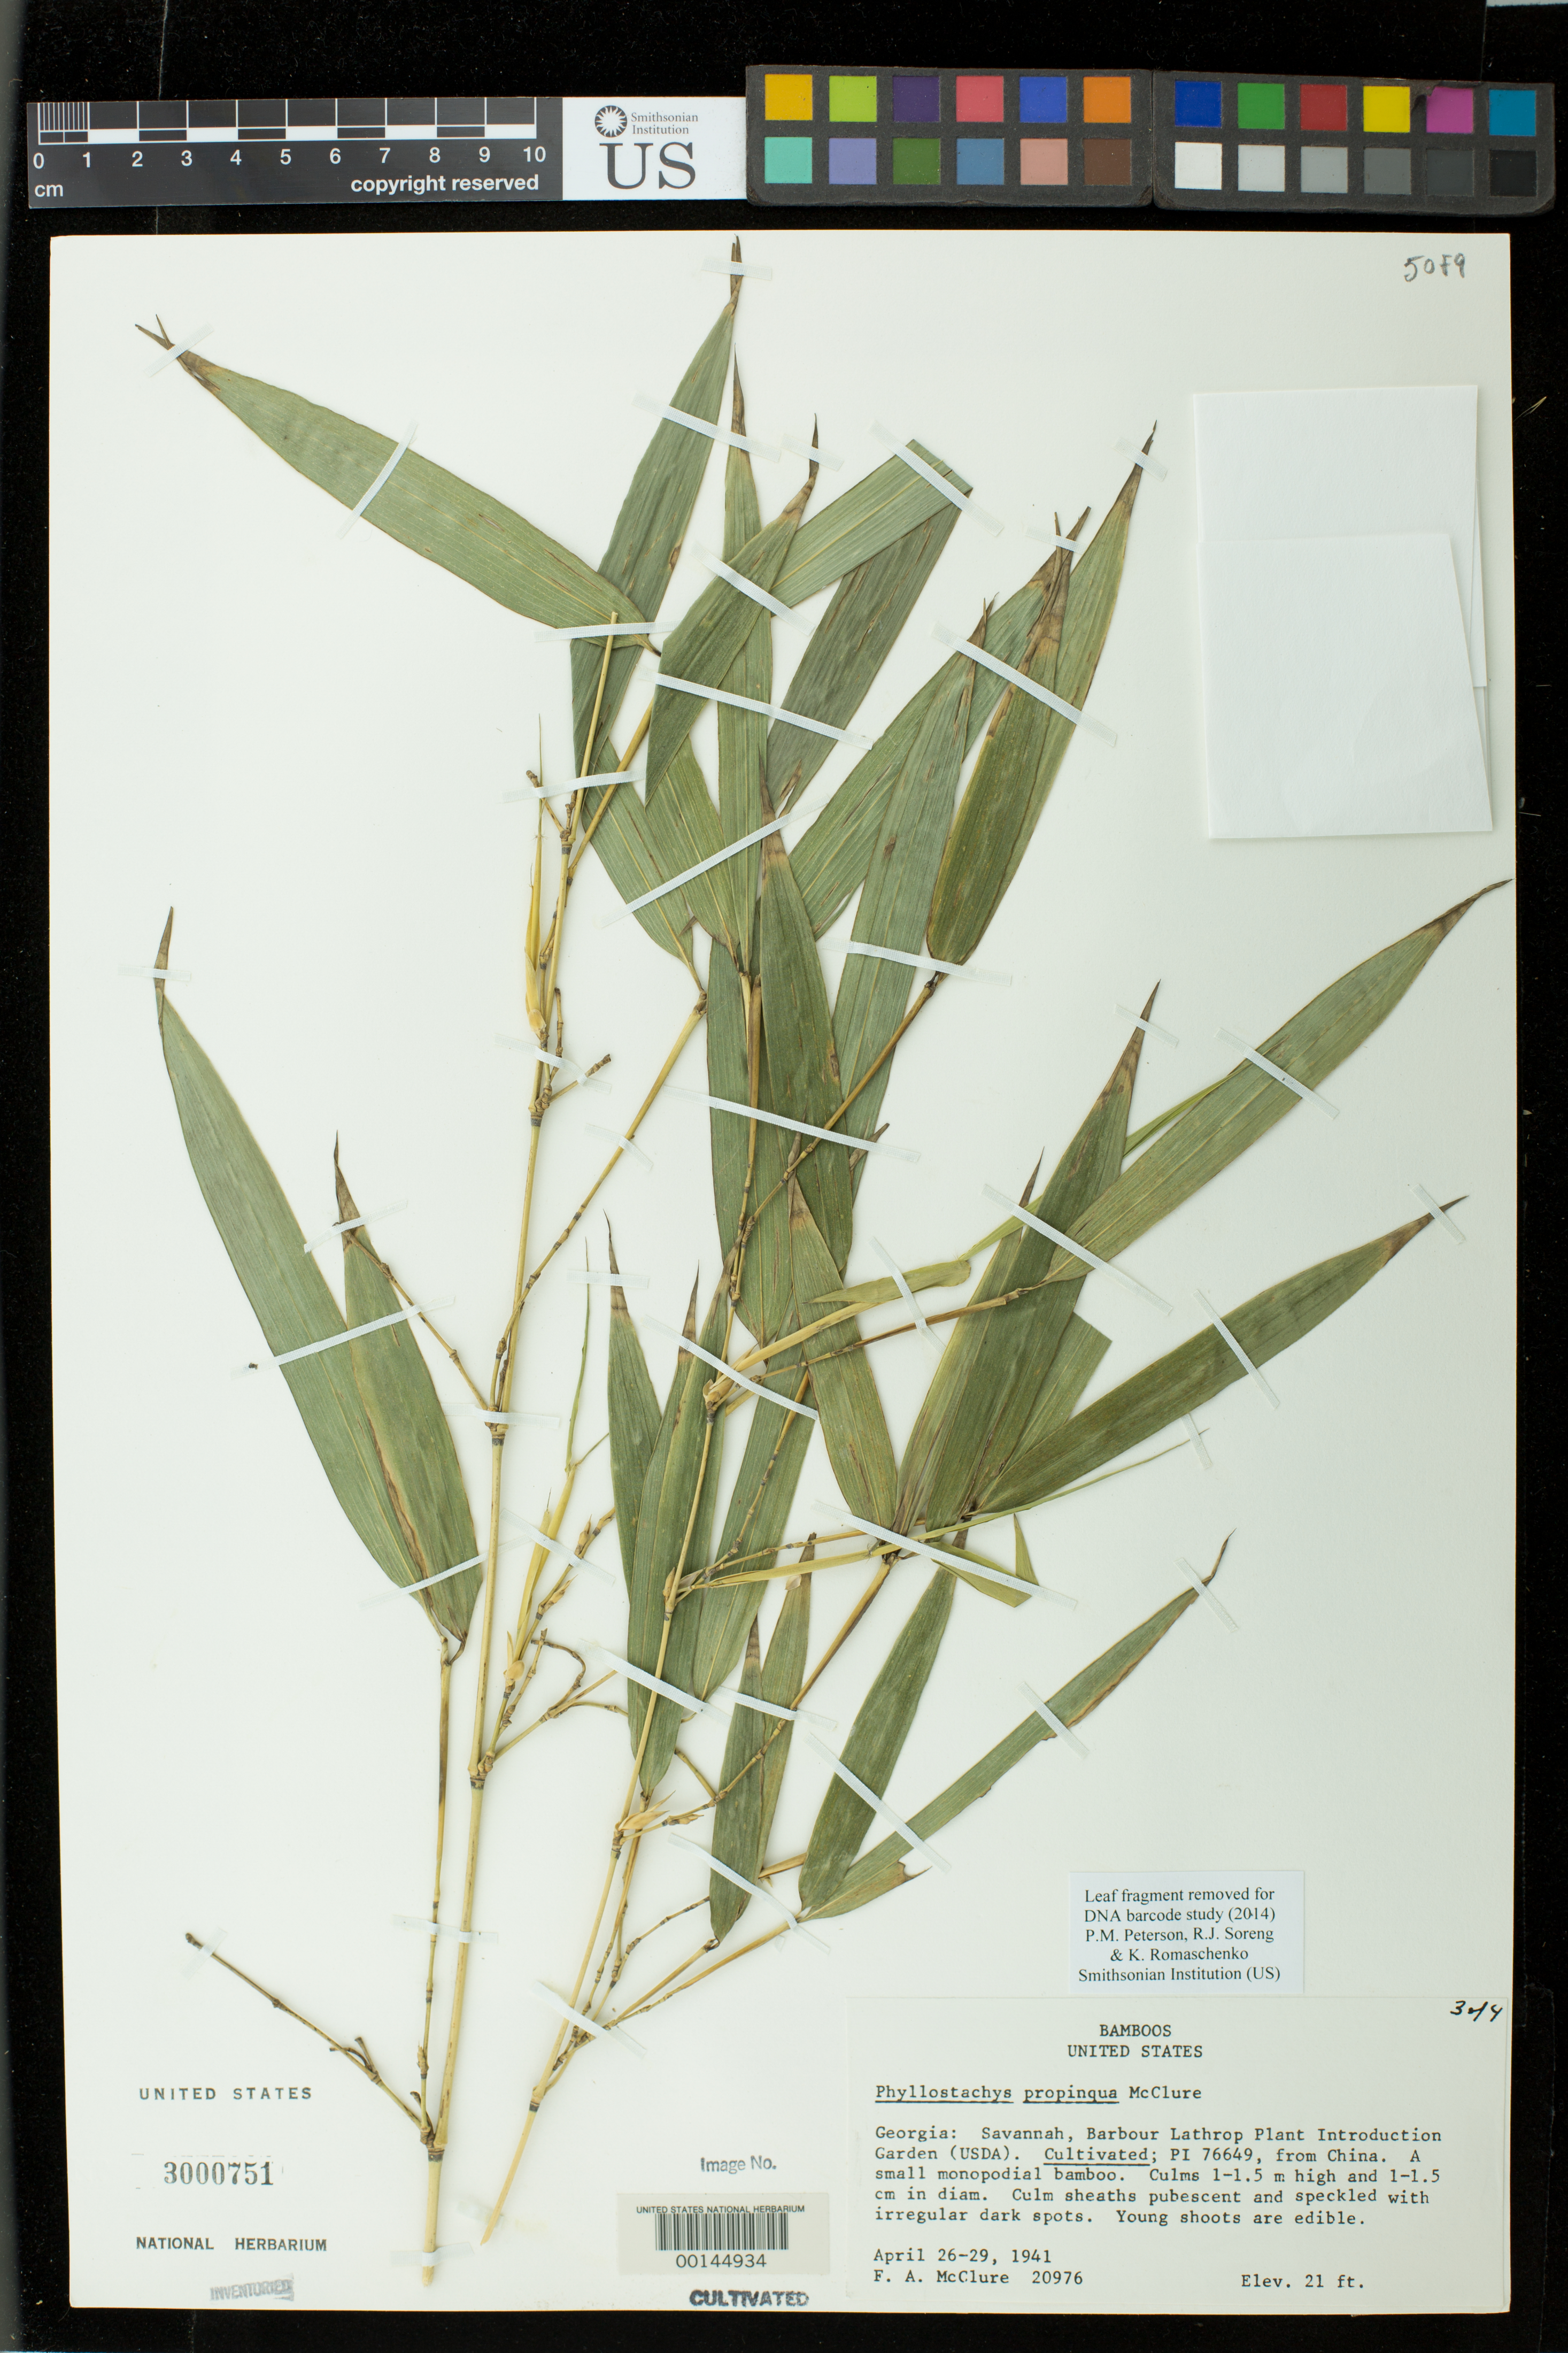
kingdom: Plantae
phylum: Tracheophyta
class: Liliopsida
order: Poales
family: Poaceae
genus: Phyllostachys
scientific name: Phyllostachys propinqua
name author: McClure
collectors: F. A. McClure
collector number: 20976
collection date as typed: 26 Apr 1941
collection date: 1941-04-26/1941-04-29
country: United States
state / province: Georgia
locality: Savannah, barbour lathrop p.i. garden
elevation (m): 6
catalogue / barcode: US 3000751